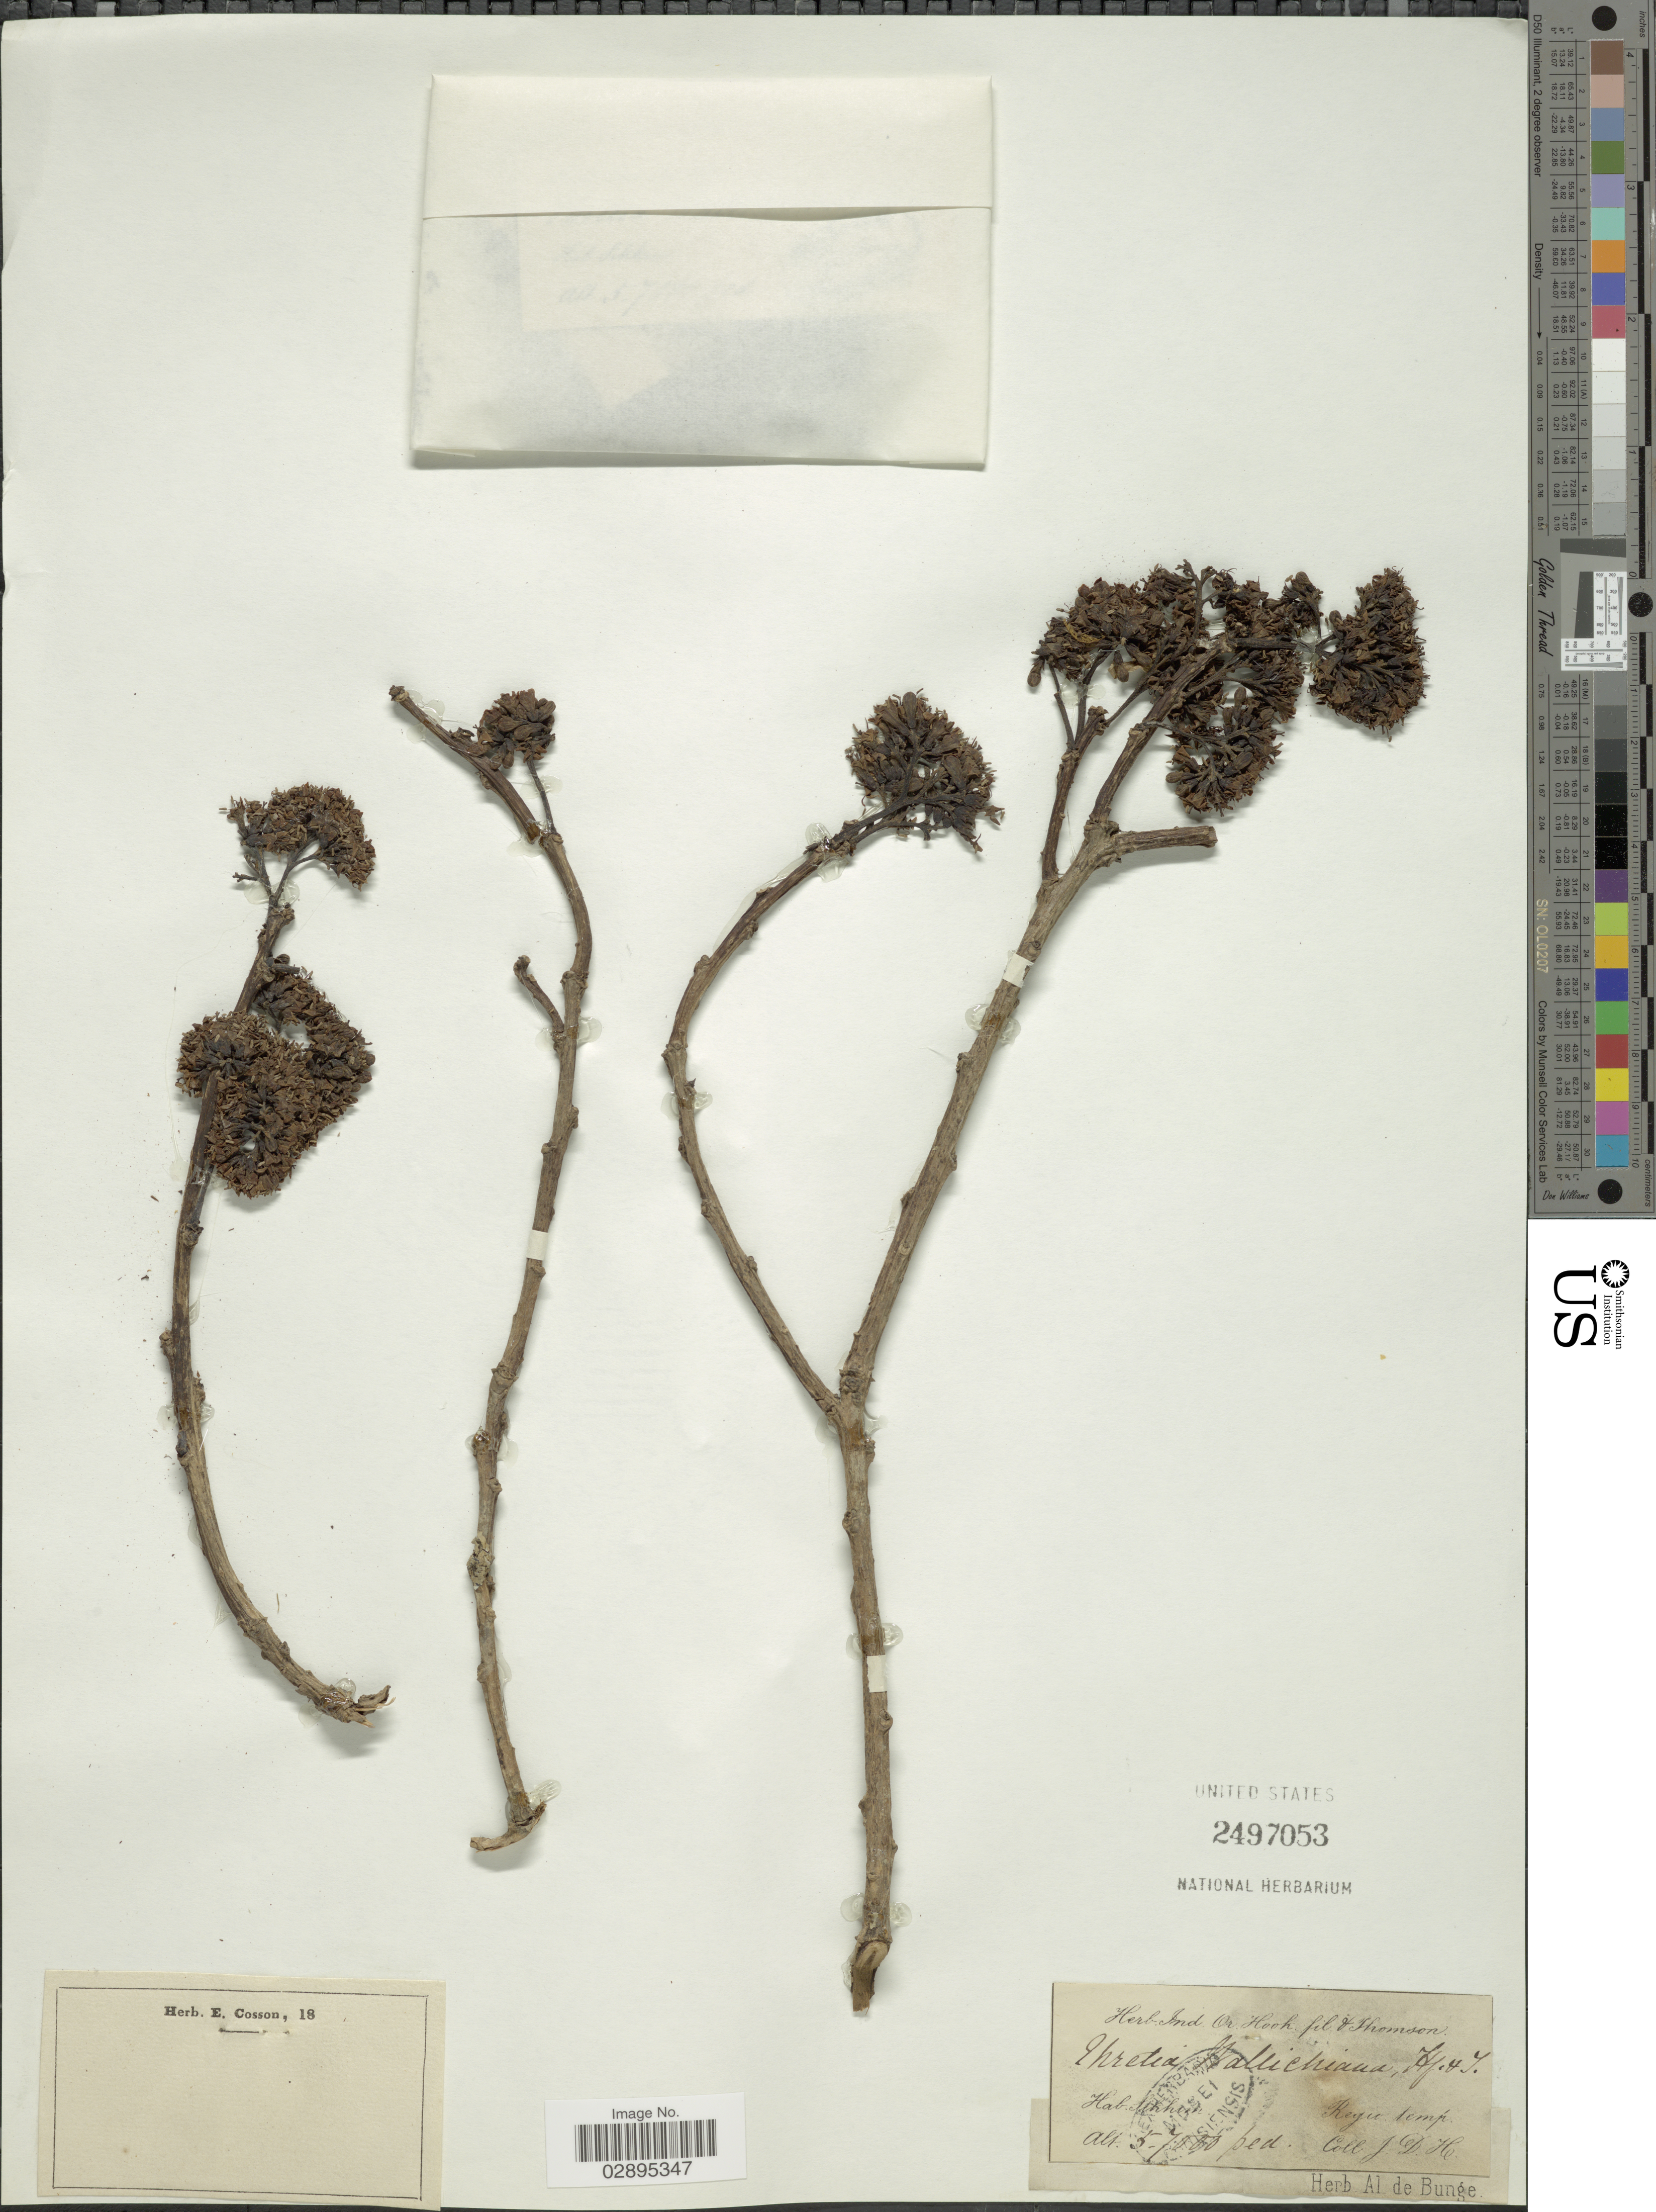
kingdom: Plantae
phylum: Tracheophyta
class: Magnoliopsida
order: Boraginales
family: Ehretiaceae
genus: Ehretia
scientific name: Ehretia wallichiana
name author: Hook. f. & Thomson ex C.B. Clarke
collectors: J. D. Hooker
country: India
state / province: Sikkim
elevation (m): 1524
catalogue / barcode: US 2497053